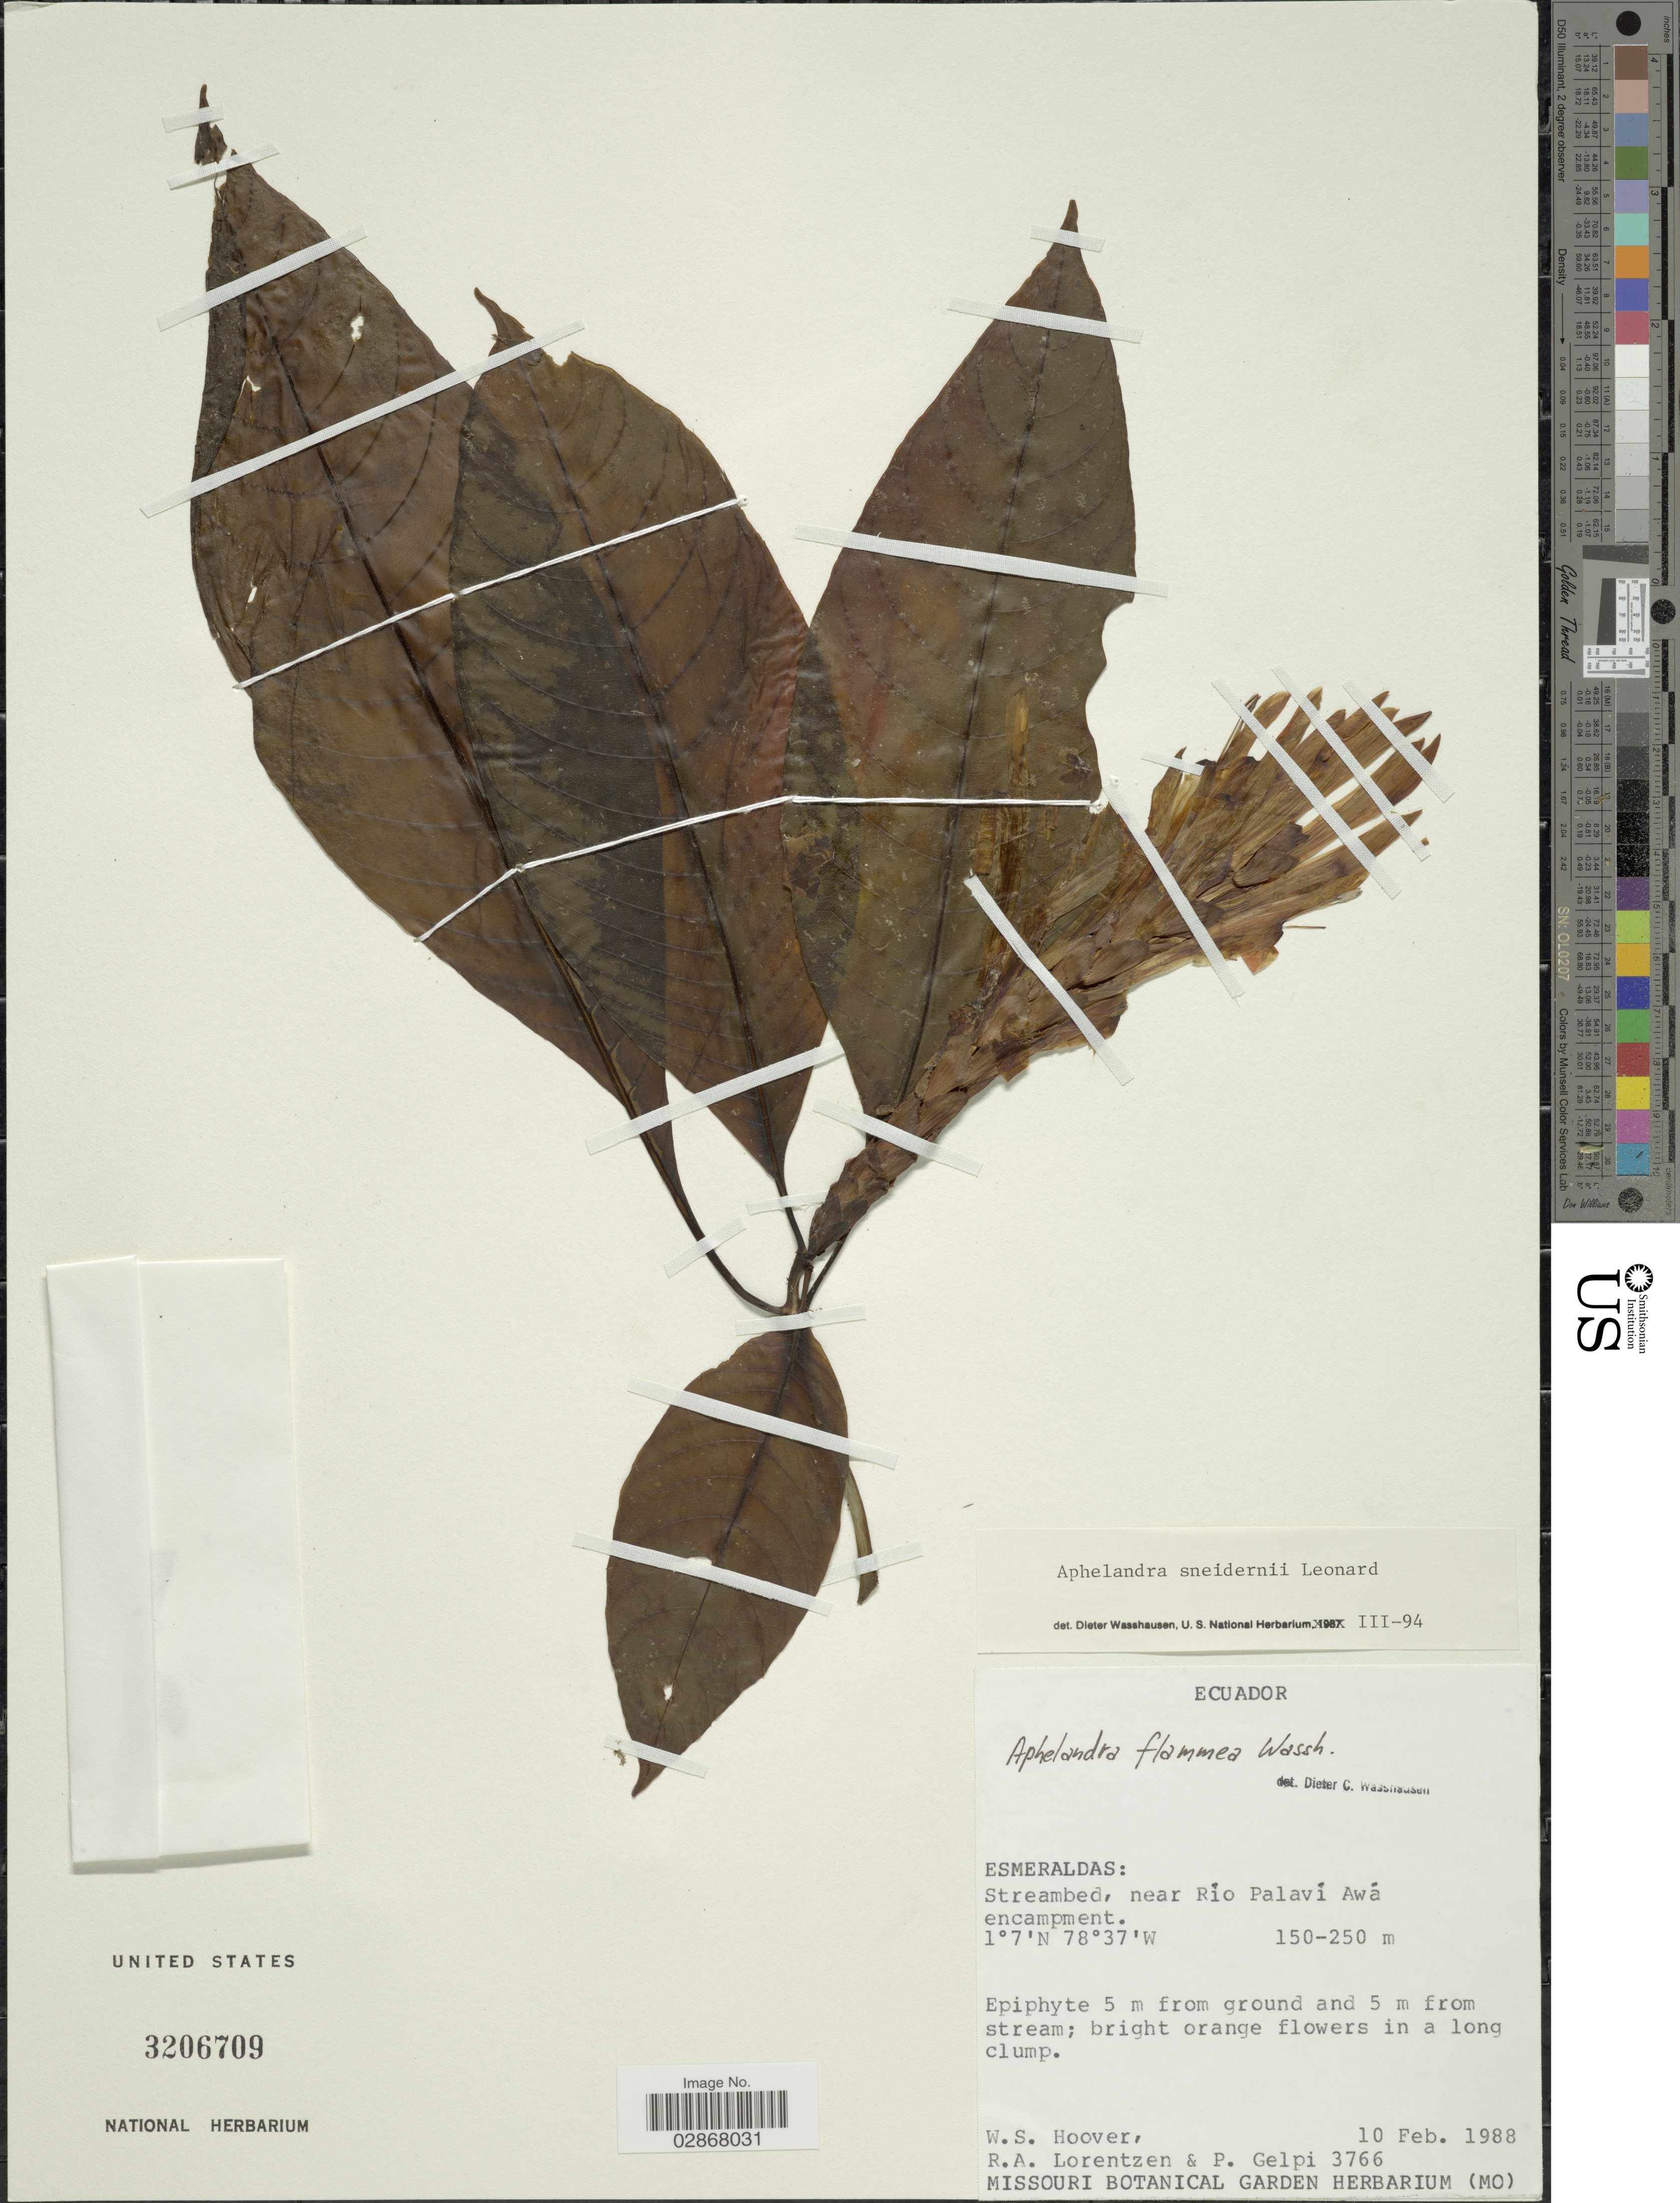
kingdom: Plantae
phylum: Tracheophyta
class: Magnoliopsida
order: Lamiales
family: Acanthaceae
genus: Encephalosphaera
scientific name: Encephalosphaera vitellina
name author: Lindau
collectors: W. S. Hoover, R. Lorentzen & P. Gelpi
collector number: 3766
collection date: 1988-02-10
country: Ecuador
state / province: Esmeraldas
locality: Near Río Palaví Awá encampment.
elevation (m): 150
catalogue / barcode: US 3206709